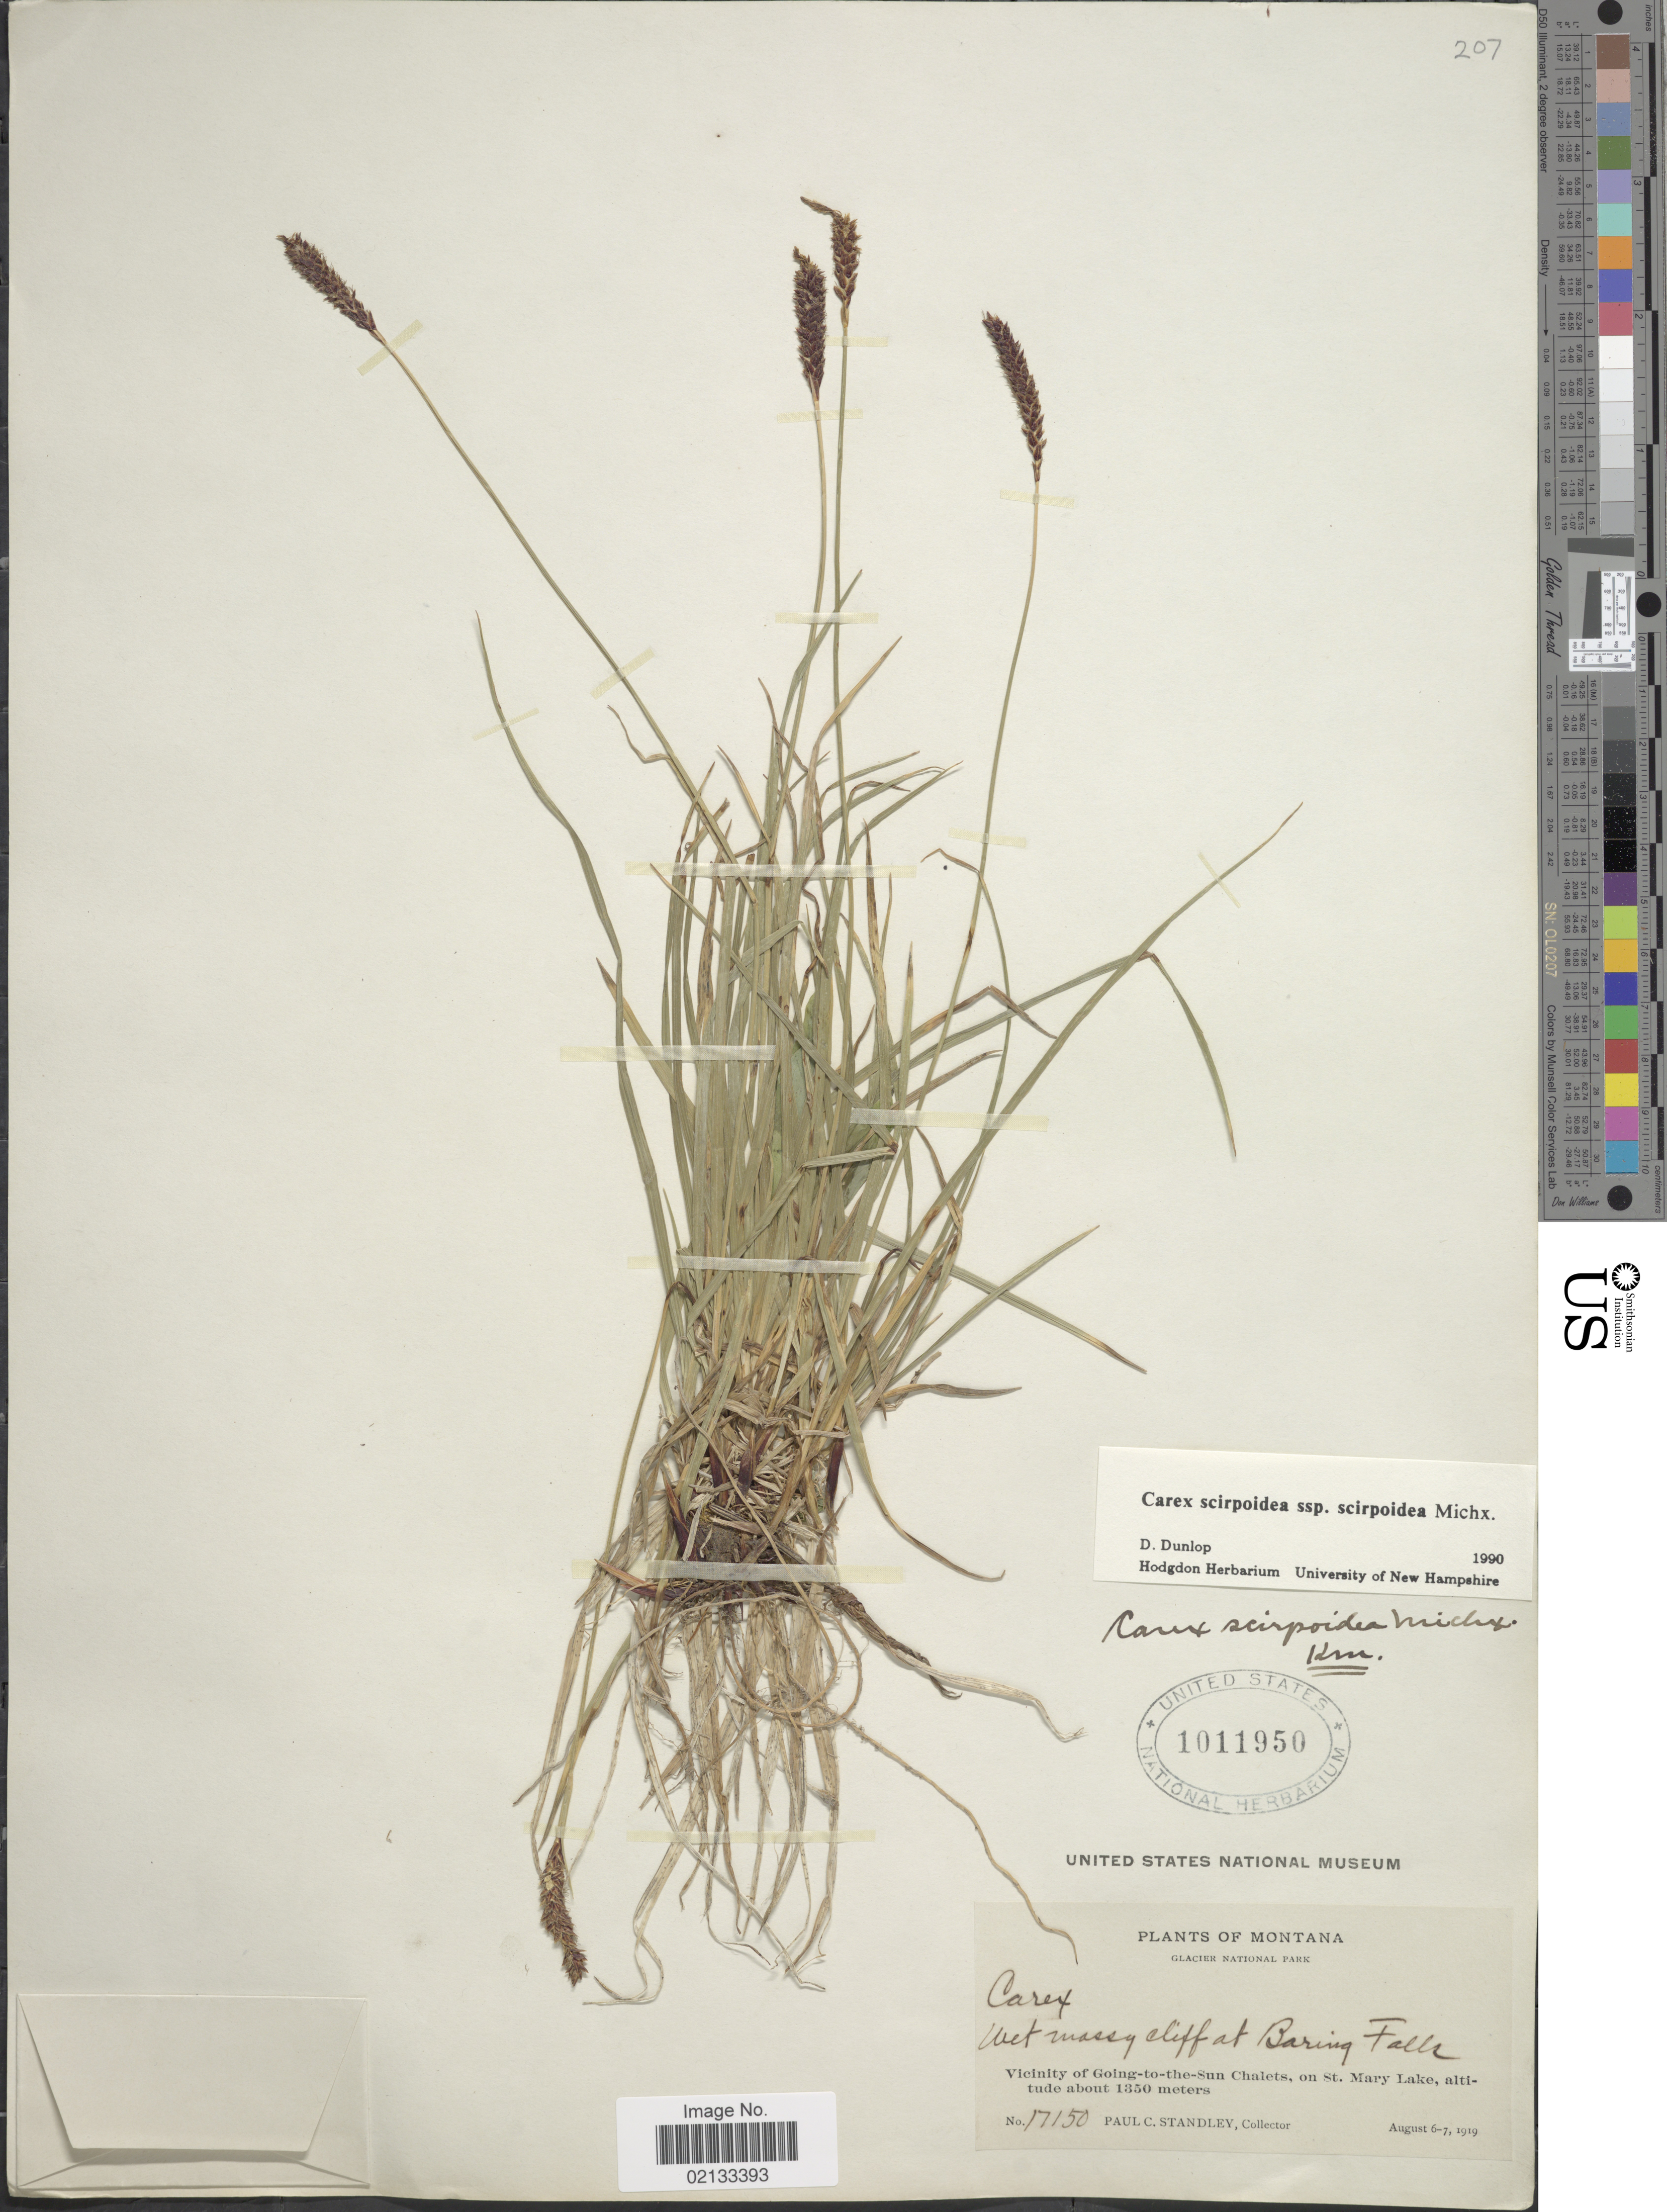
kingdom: Plantae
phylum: Tracheophyta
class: Liliopsida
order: Poales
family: Cyperaceae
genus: Carex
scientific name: Carex scirpoidea subsp. scirpoidea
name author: Michx.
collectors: P. C. Standley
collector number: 17150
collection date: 1919-08-06/1919-08-07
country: United States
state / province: Montana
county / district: Glacier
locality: Glacier National Park, Wet mossy cliff at Baring Falls, Vicinity of Going-to-the-Sun Cahlets, on St Mary Lake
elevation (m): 1350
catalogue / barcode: US 1011950